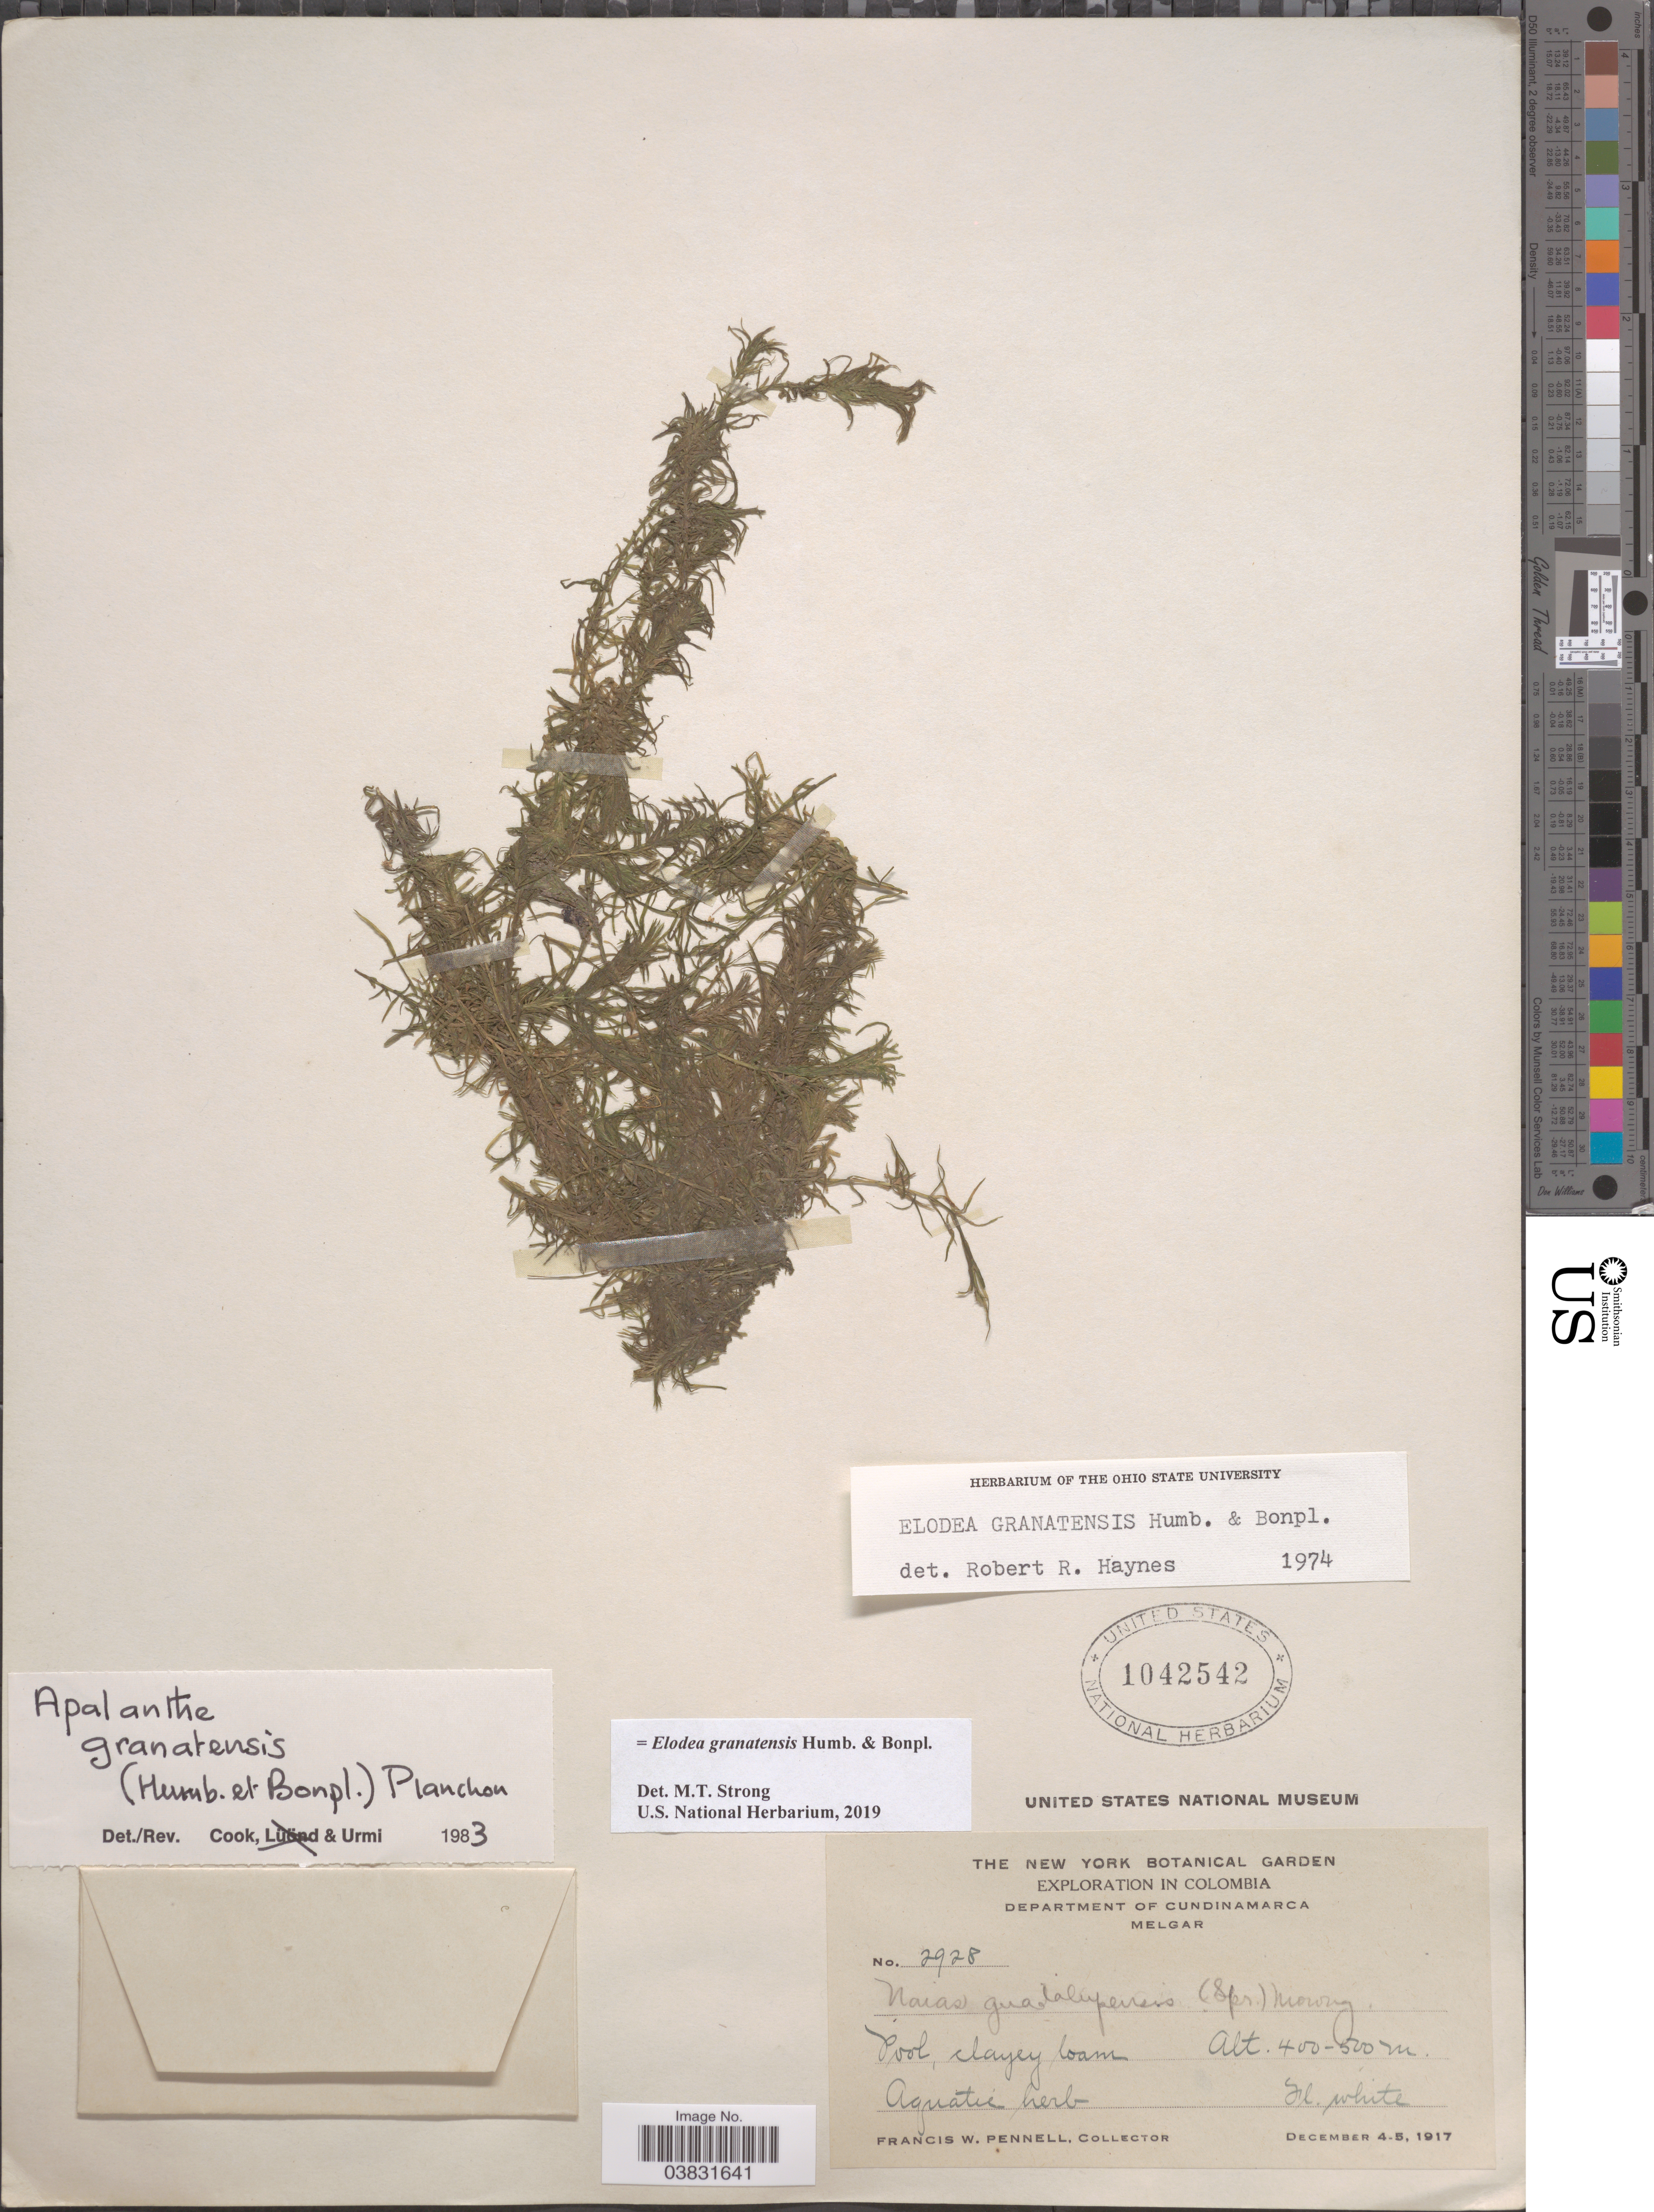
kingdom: Plantae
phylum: Tracheophyta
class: Liliopsida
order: Alismatales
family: Hydrocharitaceae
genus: Elodea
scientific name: Elodea granatensis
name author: Humb. & Bonpl.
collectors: F. W. Pennell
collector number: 2928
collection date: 1917-12-04/1917-12-05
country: Colombia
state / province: Cundinamarca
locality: Department of Cundinamarca. Melgar.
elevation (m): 400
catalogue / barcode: US 1042542